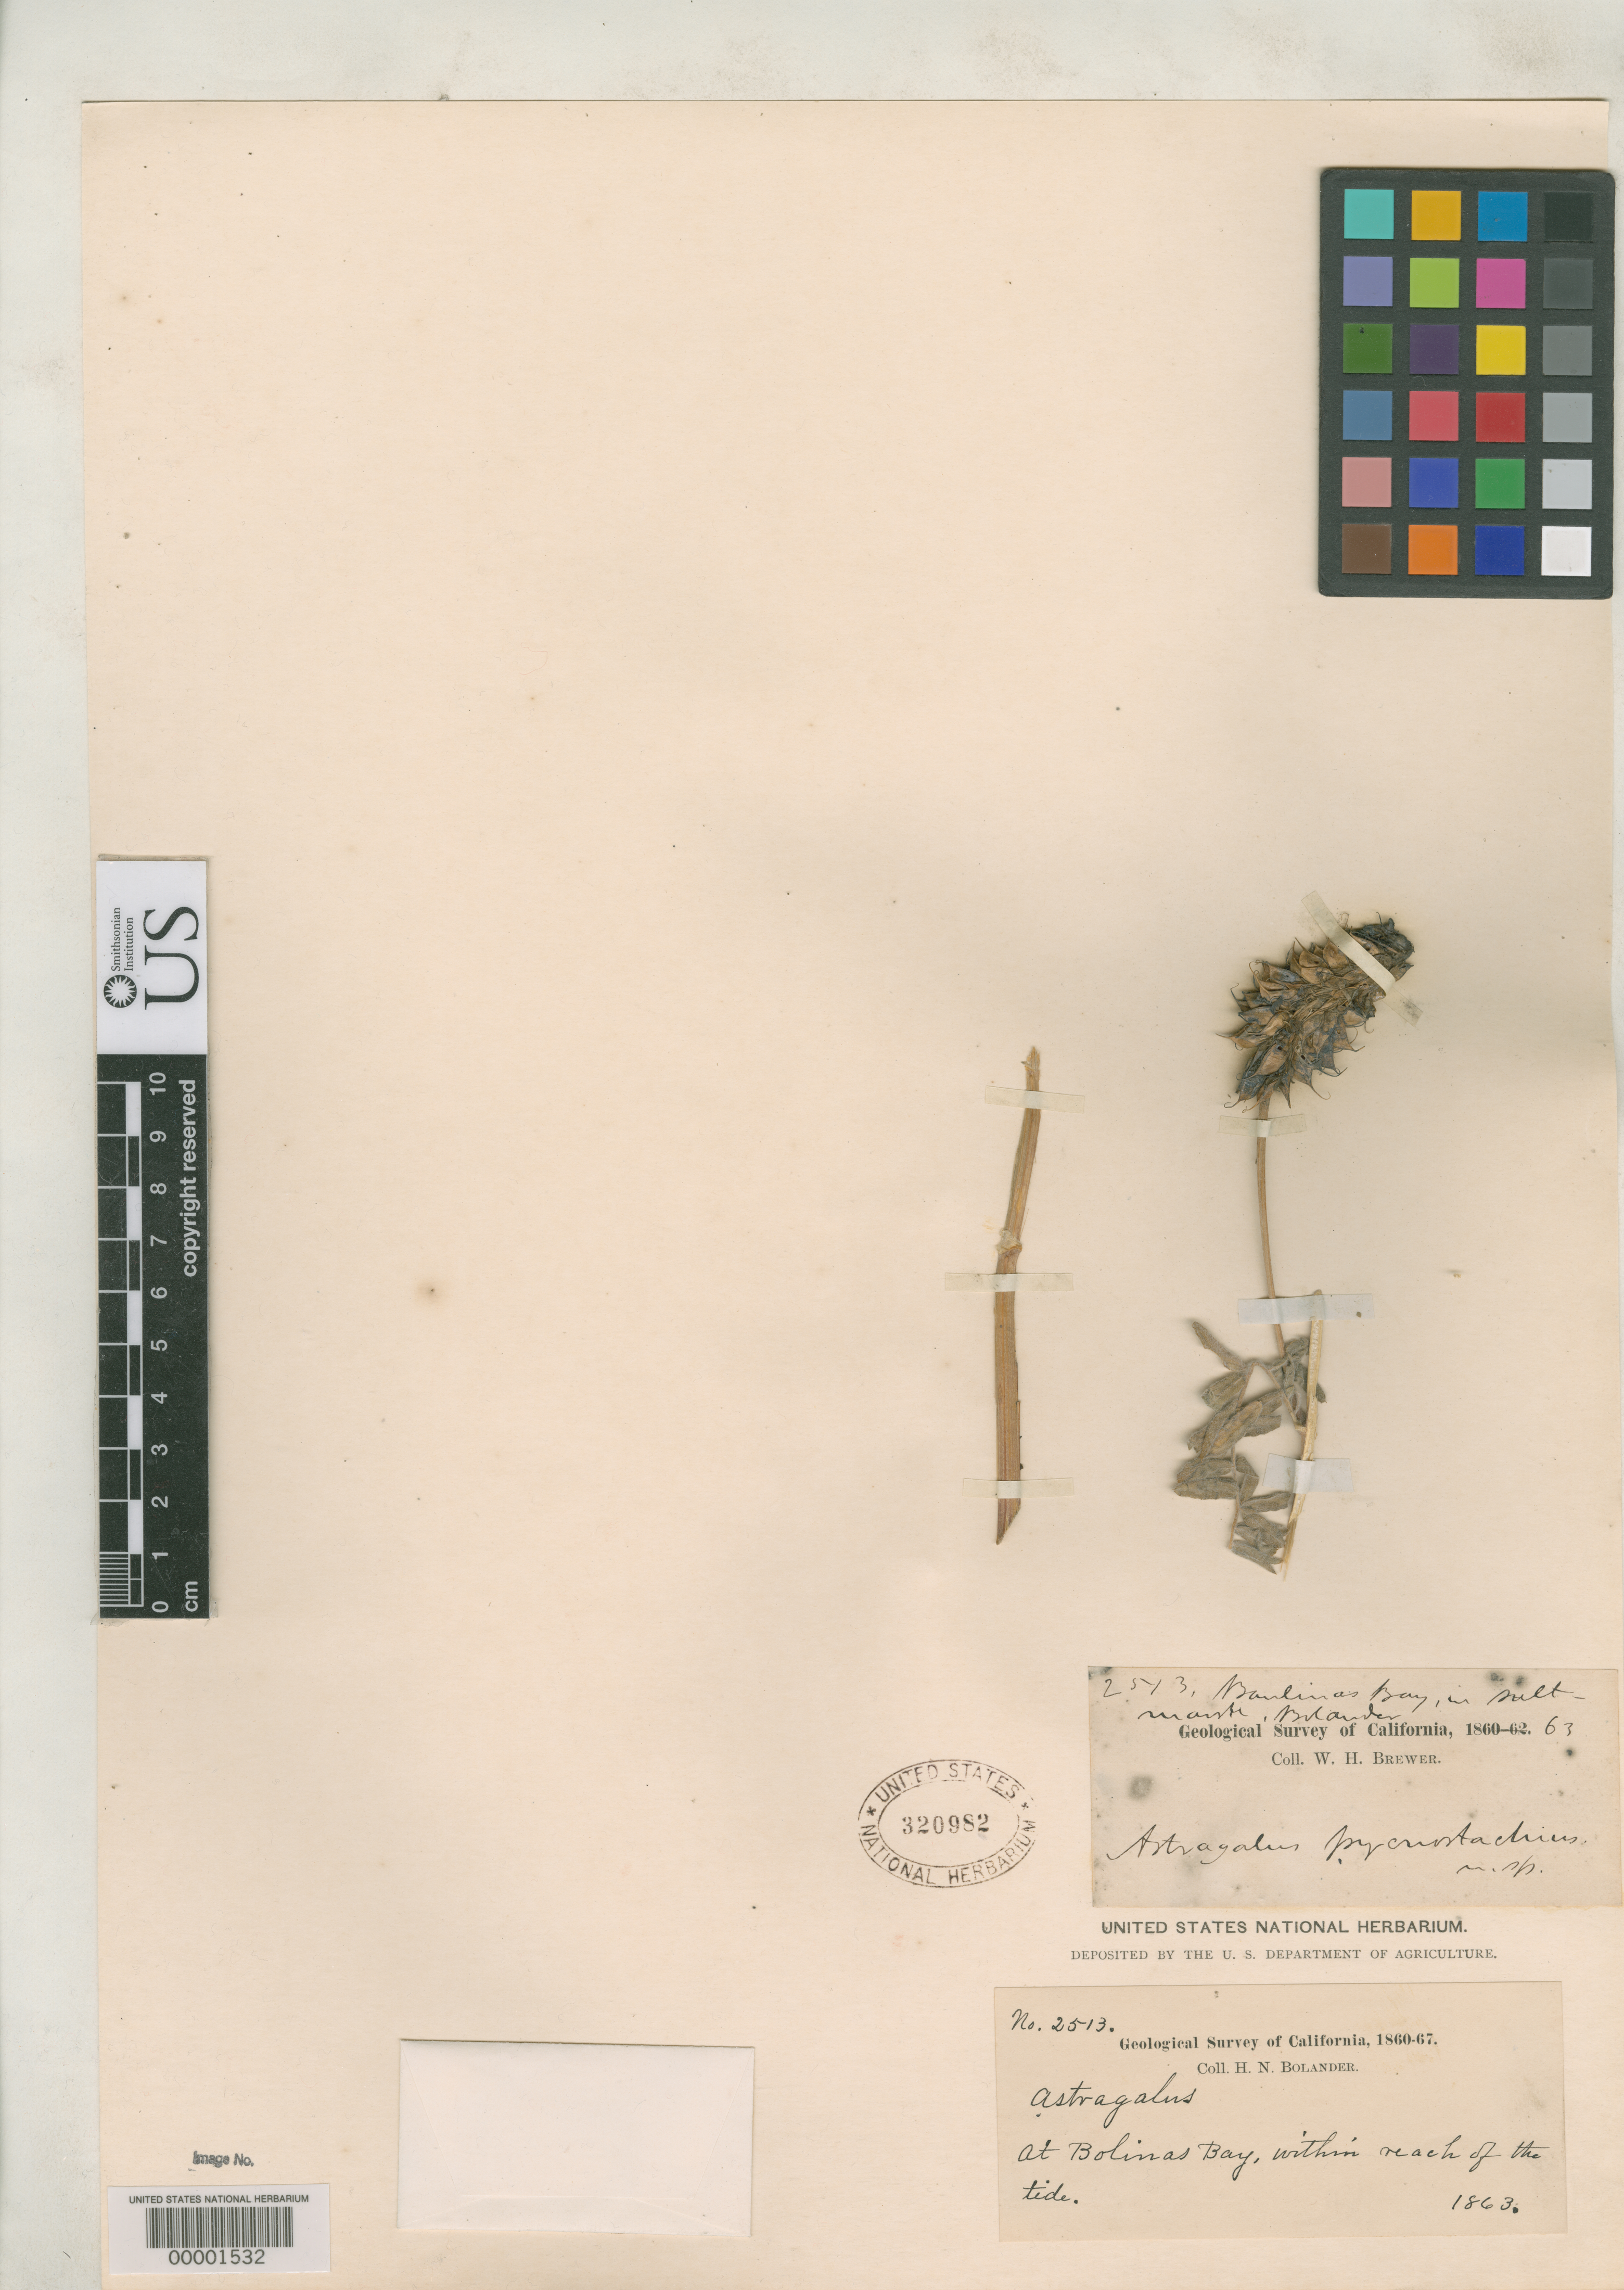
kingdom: Plantae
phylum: Tracheophyta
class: Magnoliopsida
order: Fabales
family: Fabaceae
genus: Astragalus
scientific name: Astragalus pycnostachius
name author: A. Gray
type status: Isotype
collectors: H. Bolander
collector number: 2513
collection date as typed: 1863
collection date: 1863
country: United States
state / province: California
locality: Baulinas Bay.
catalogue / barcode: US 320982